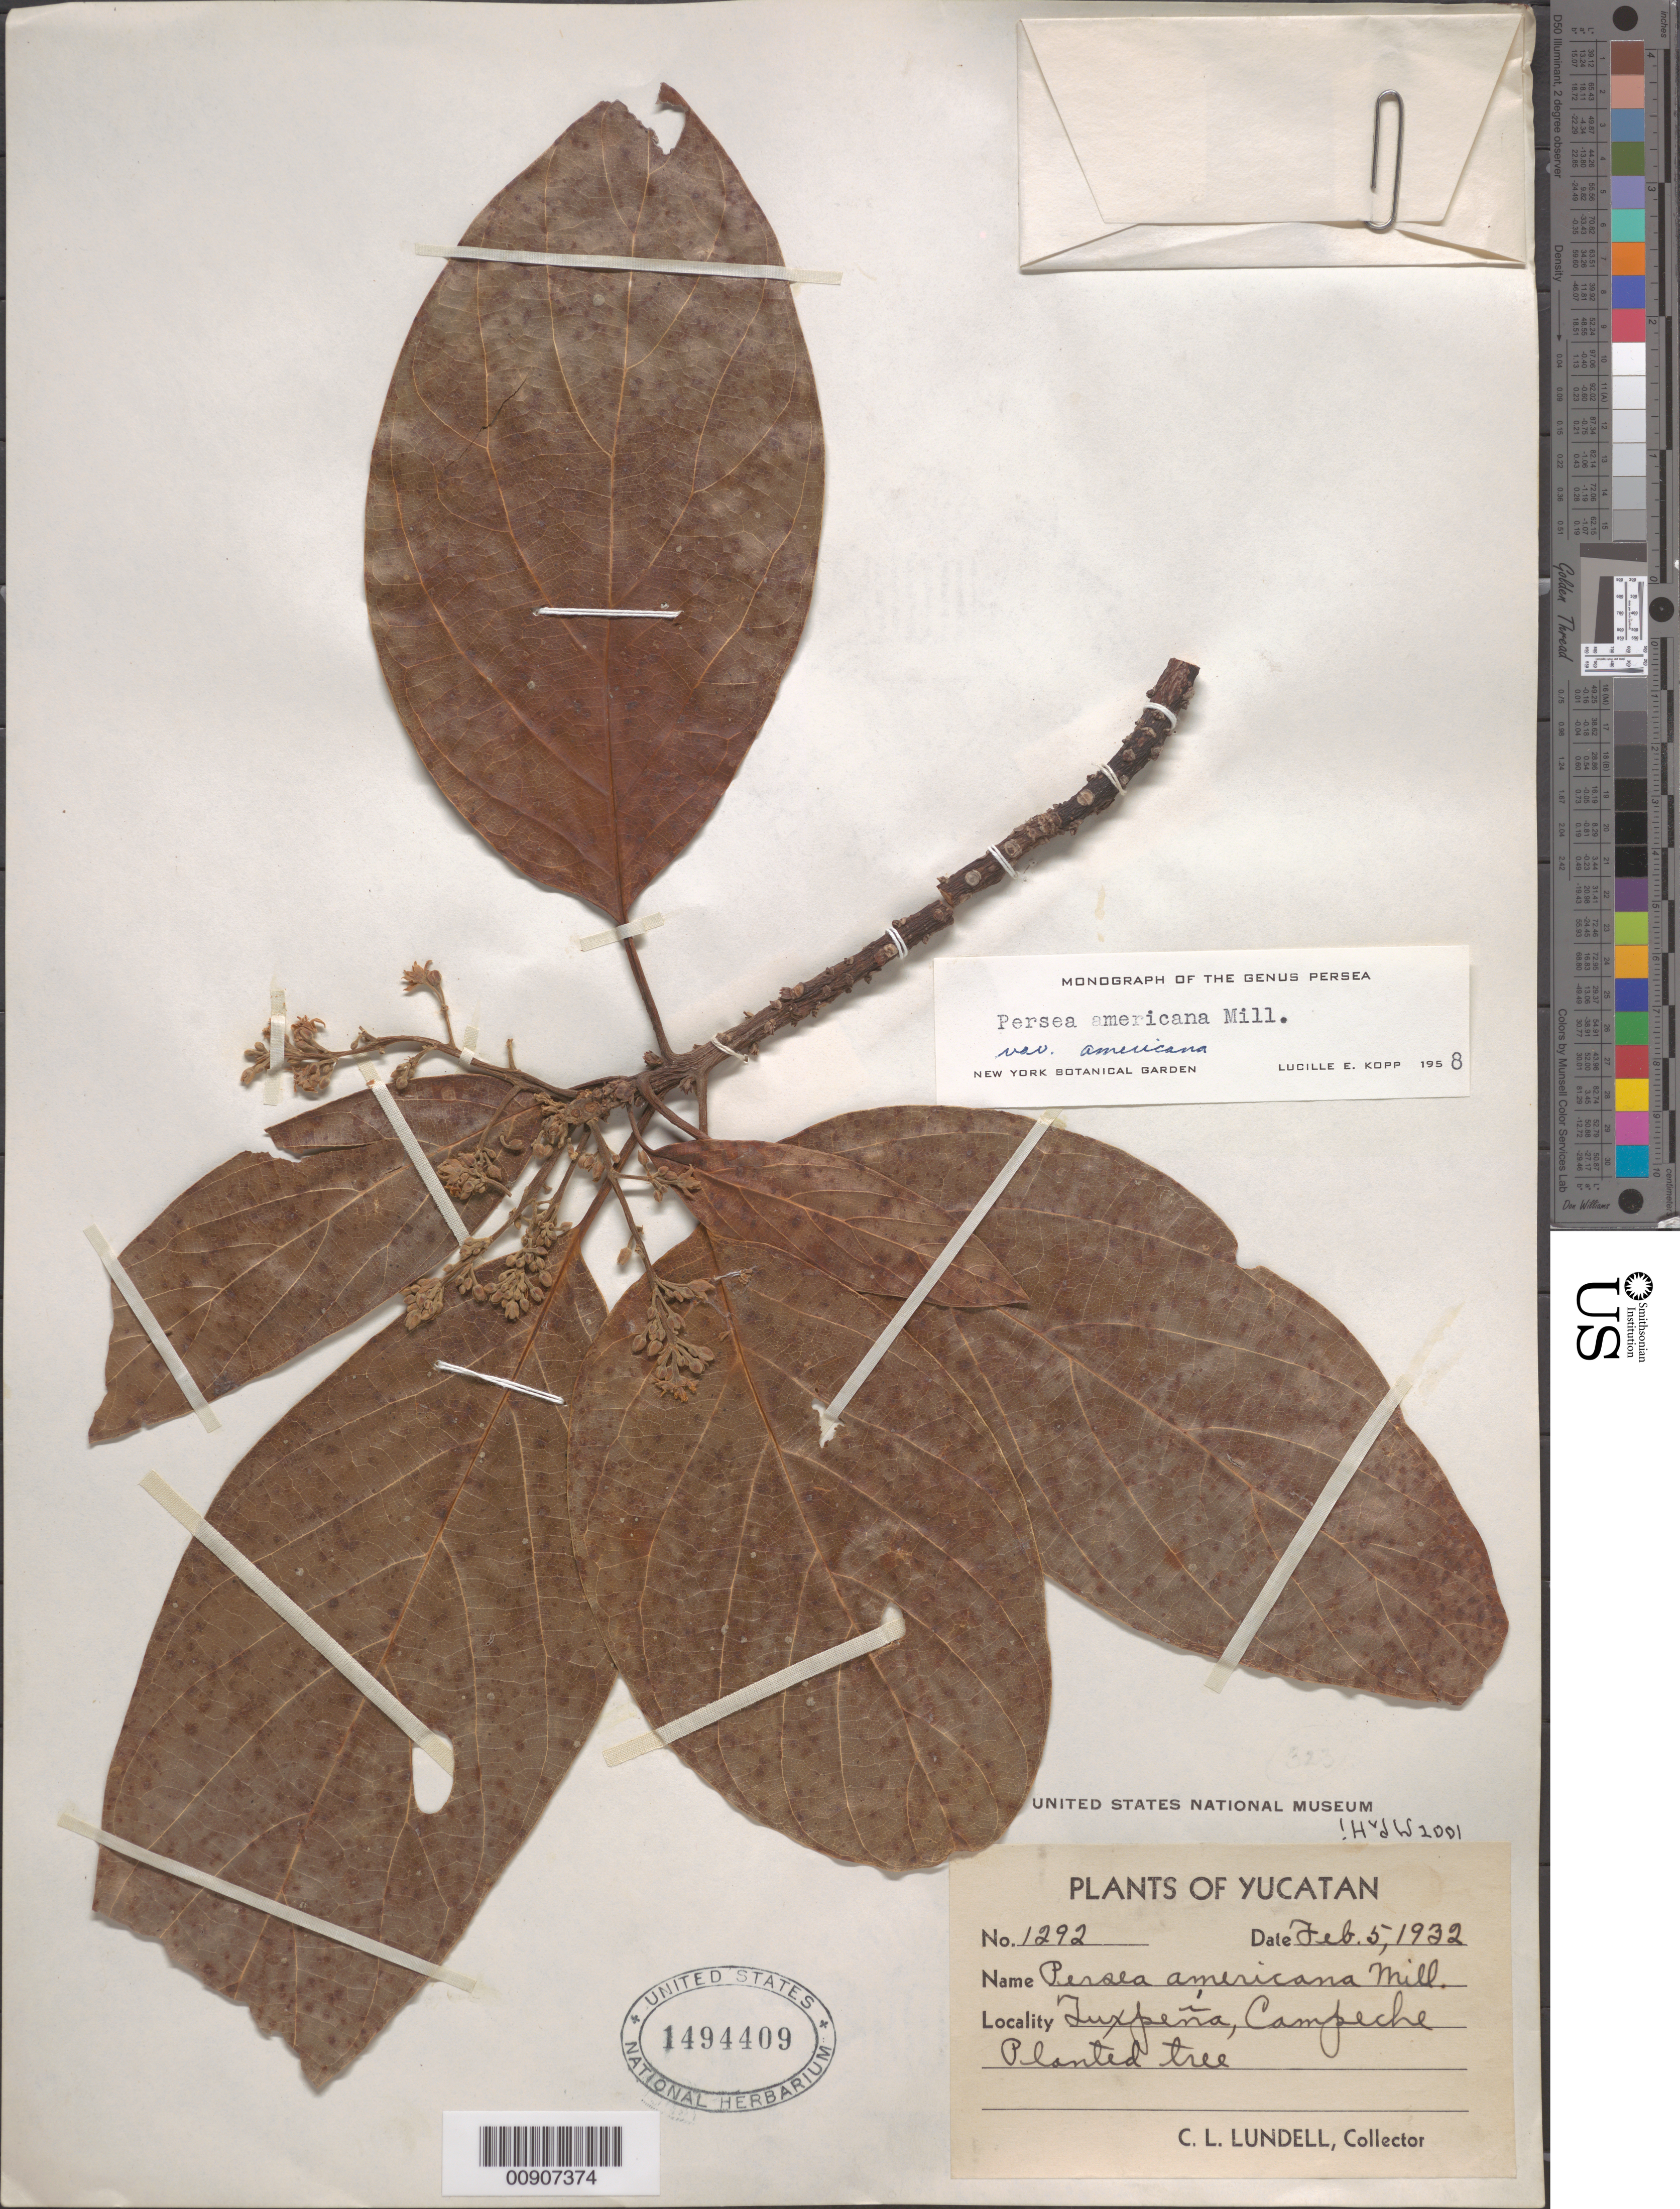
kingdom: Plantae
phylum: Tracheophyta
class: Magnoliopsida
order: Laurales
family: Lauraceae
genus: Persea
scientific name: Persea americana var. americana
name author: Mill.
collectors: C. L. Lundell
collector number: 1292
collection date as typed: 05 Feb 1932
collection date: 1932-02-05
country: Mexico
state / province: Campeche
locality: Tuxpeña, Campeche.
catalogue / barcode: US 1494409